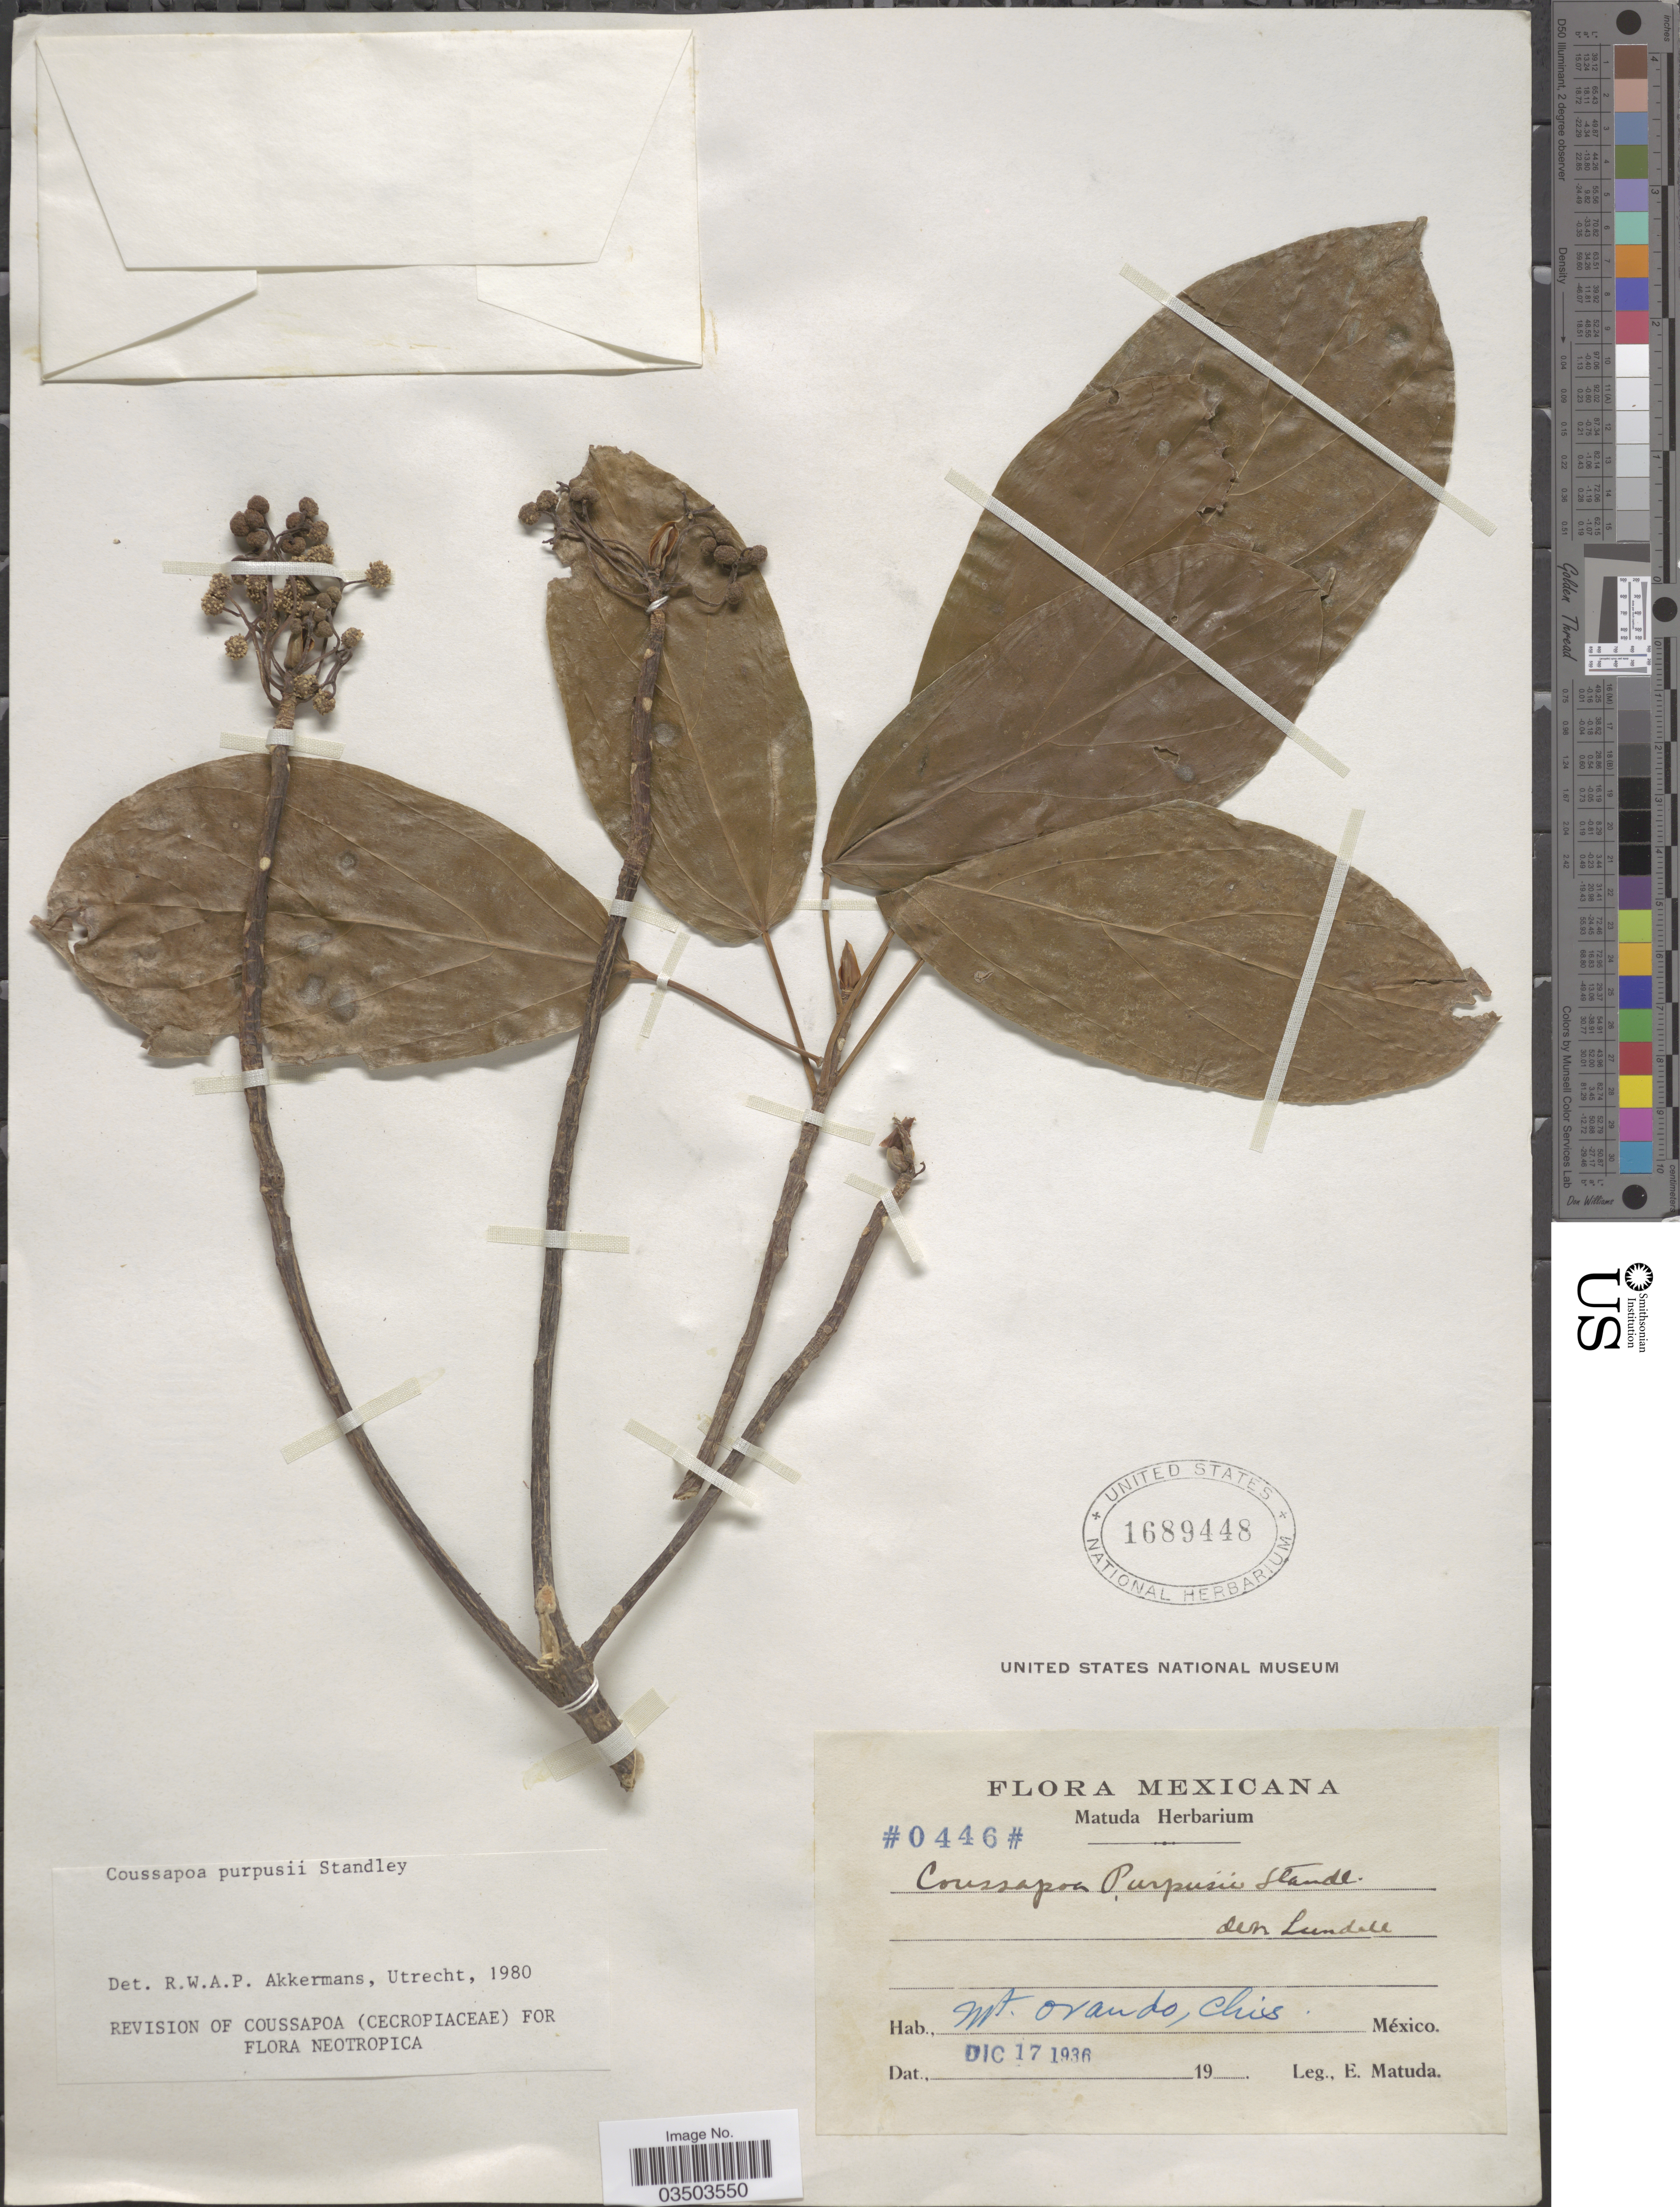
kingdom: Plantae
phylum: Tracheophyta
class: Magnoliopsida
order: Rosales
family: Urticaceae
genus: Coussapoa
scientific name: Coussapoa purpusii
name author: Standl.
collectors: E. Matuda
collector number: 0446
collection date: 1936-12-17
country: Mexico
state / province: Chiapas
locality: Mt. Ovando.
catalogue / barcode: US 1689448